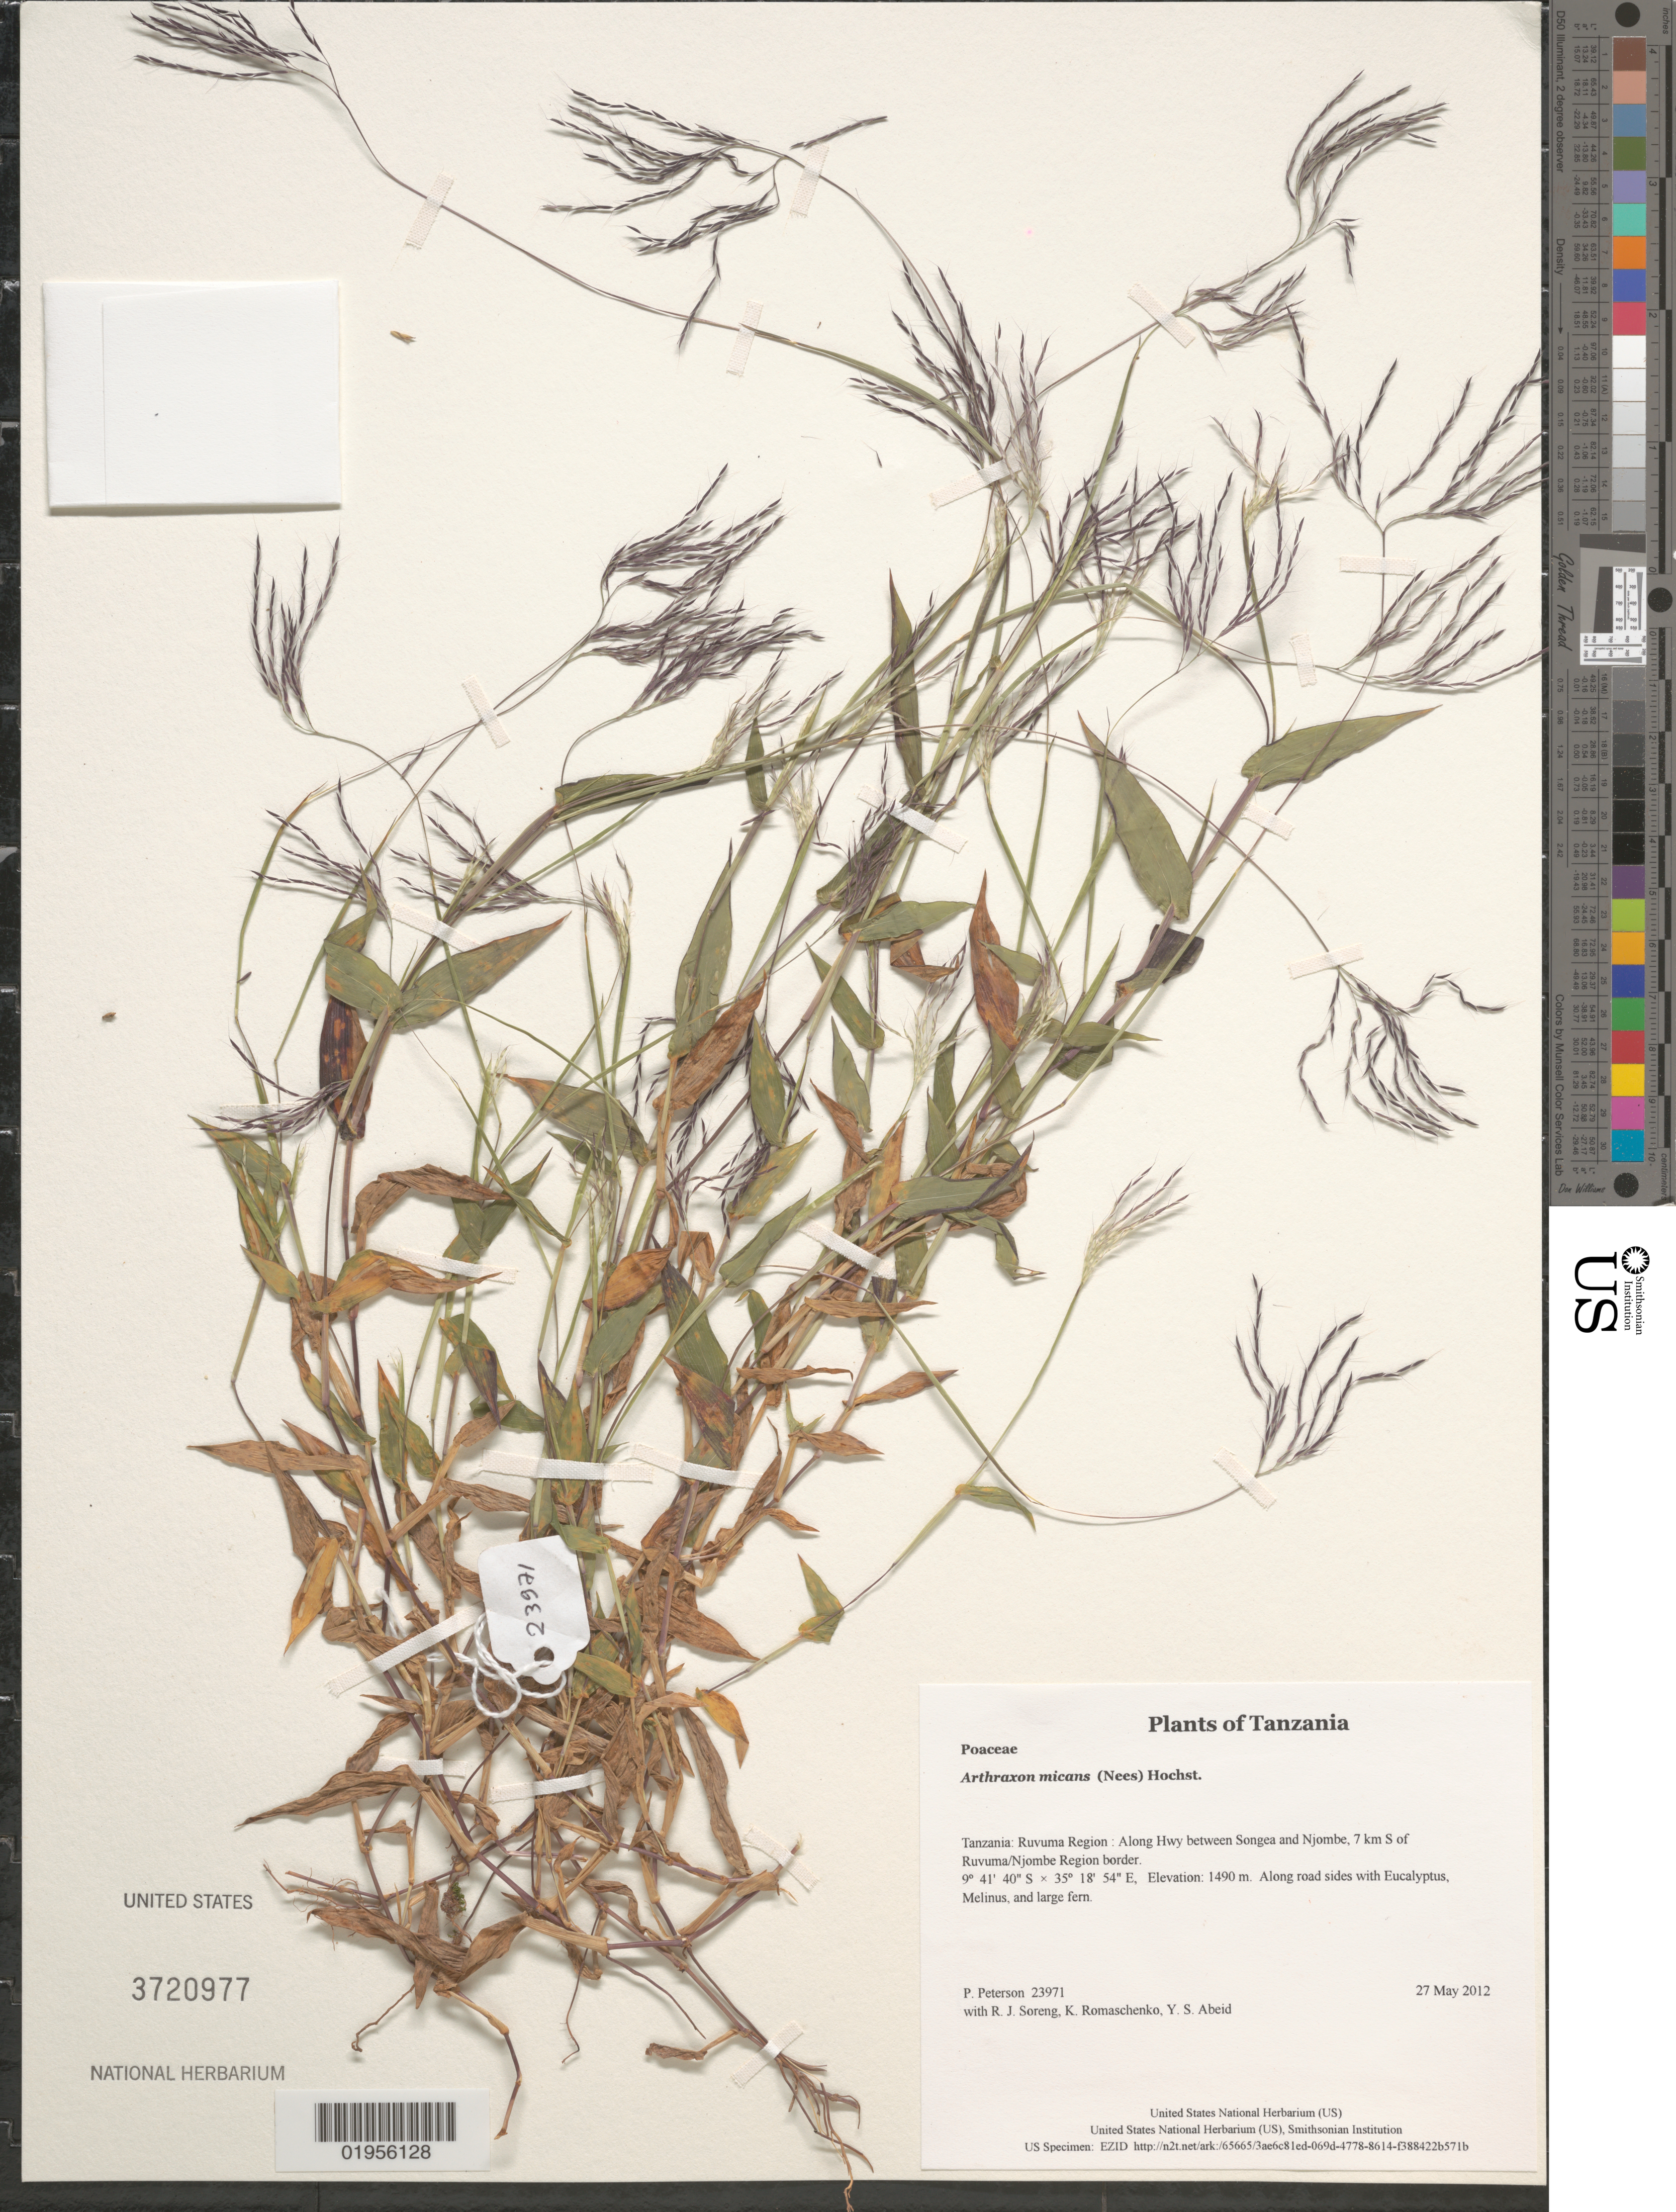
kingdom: Plantae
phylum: Tracheophyta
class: Liliopsida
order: Poales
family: Poaceae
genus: Arthraxon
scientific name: Arthraxon micans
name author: (Nees) Hochst.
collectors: P. M. Peterson, R. J. Soreng, K. Romaschenko & Y. Abeid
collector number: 23971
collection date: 2012-05-27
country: Tanzania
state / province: Ruvuma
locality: Along Hwy between Songea and Njombe, 7 km S of Ruvuma/Njombe Region border.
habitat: Along road sides with Eucalyptus, Melinus, and large fern.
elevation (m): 1490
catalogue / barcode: US 3720977